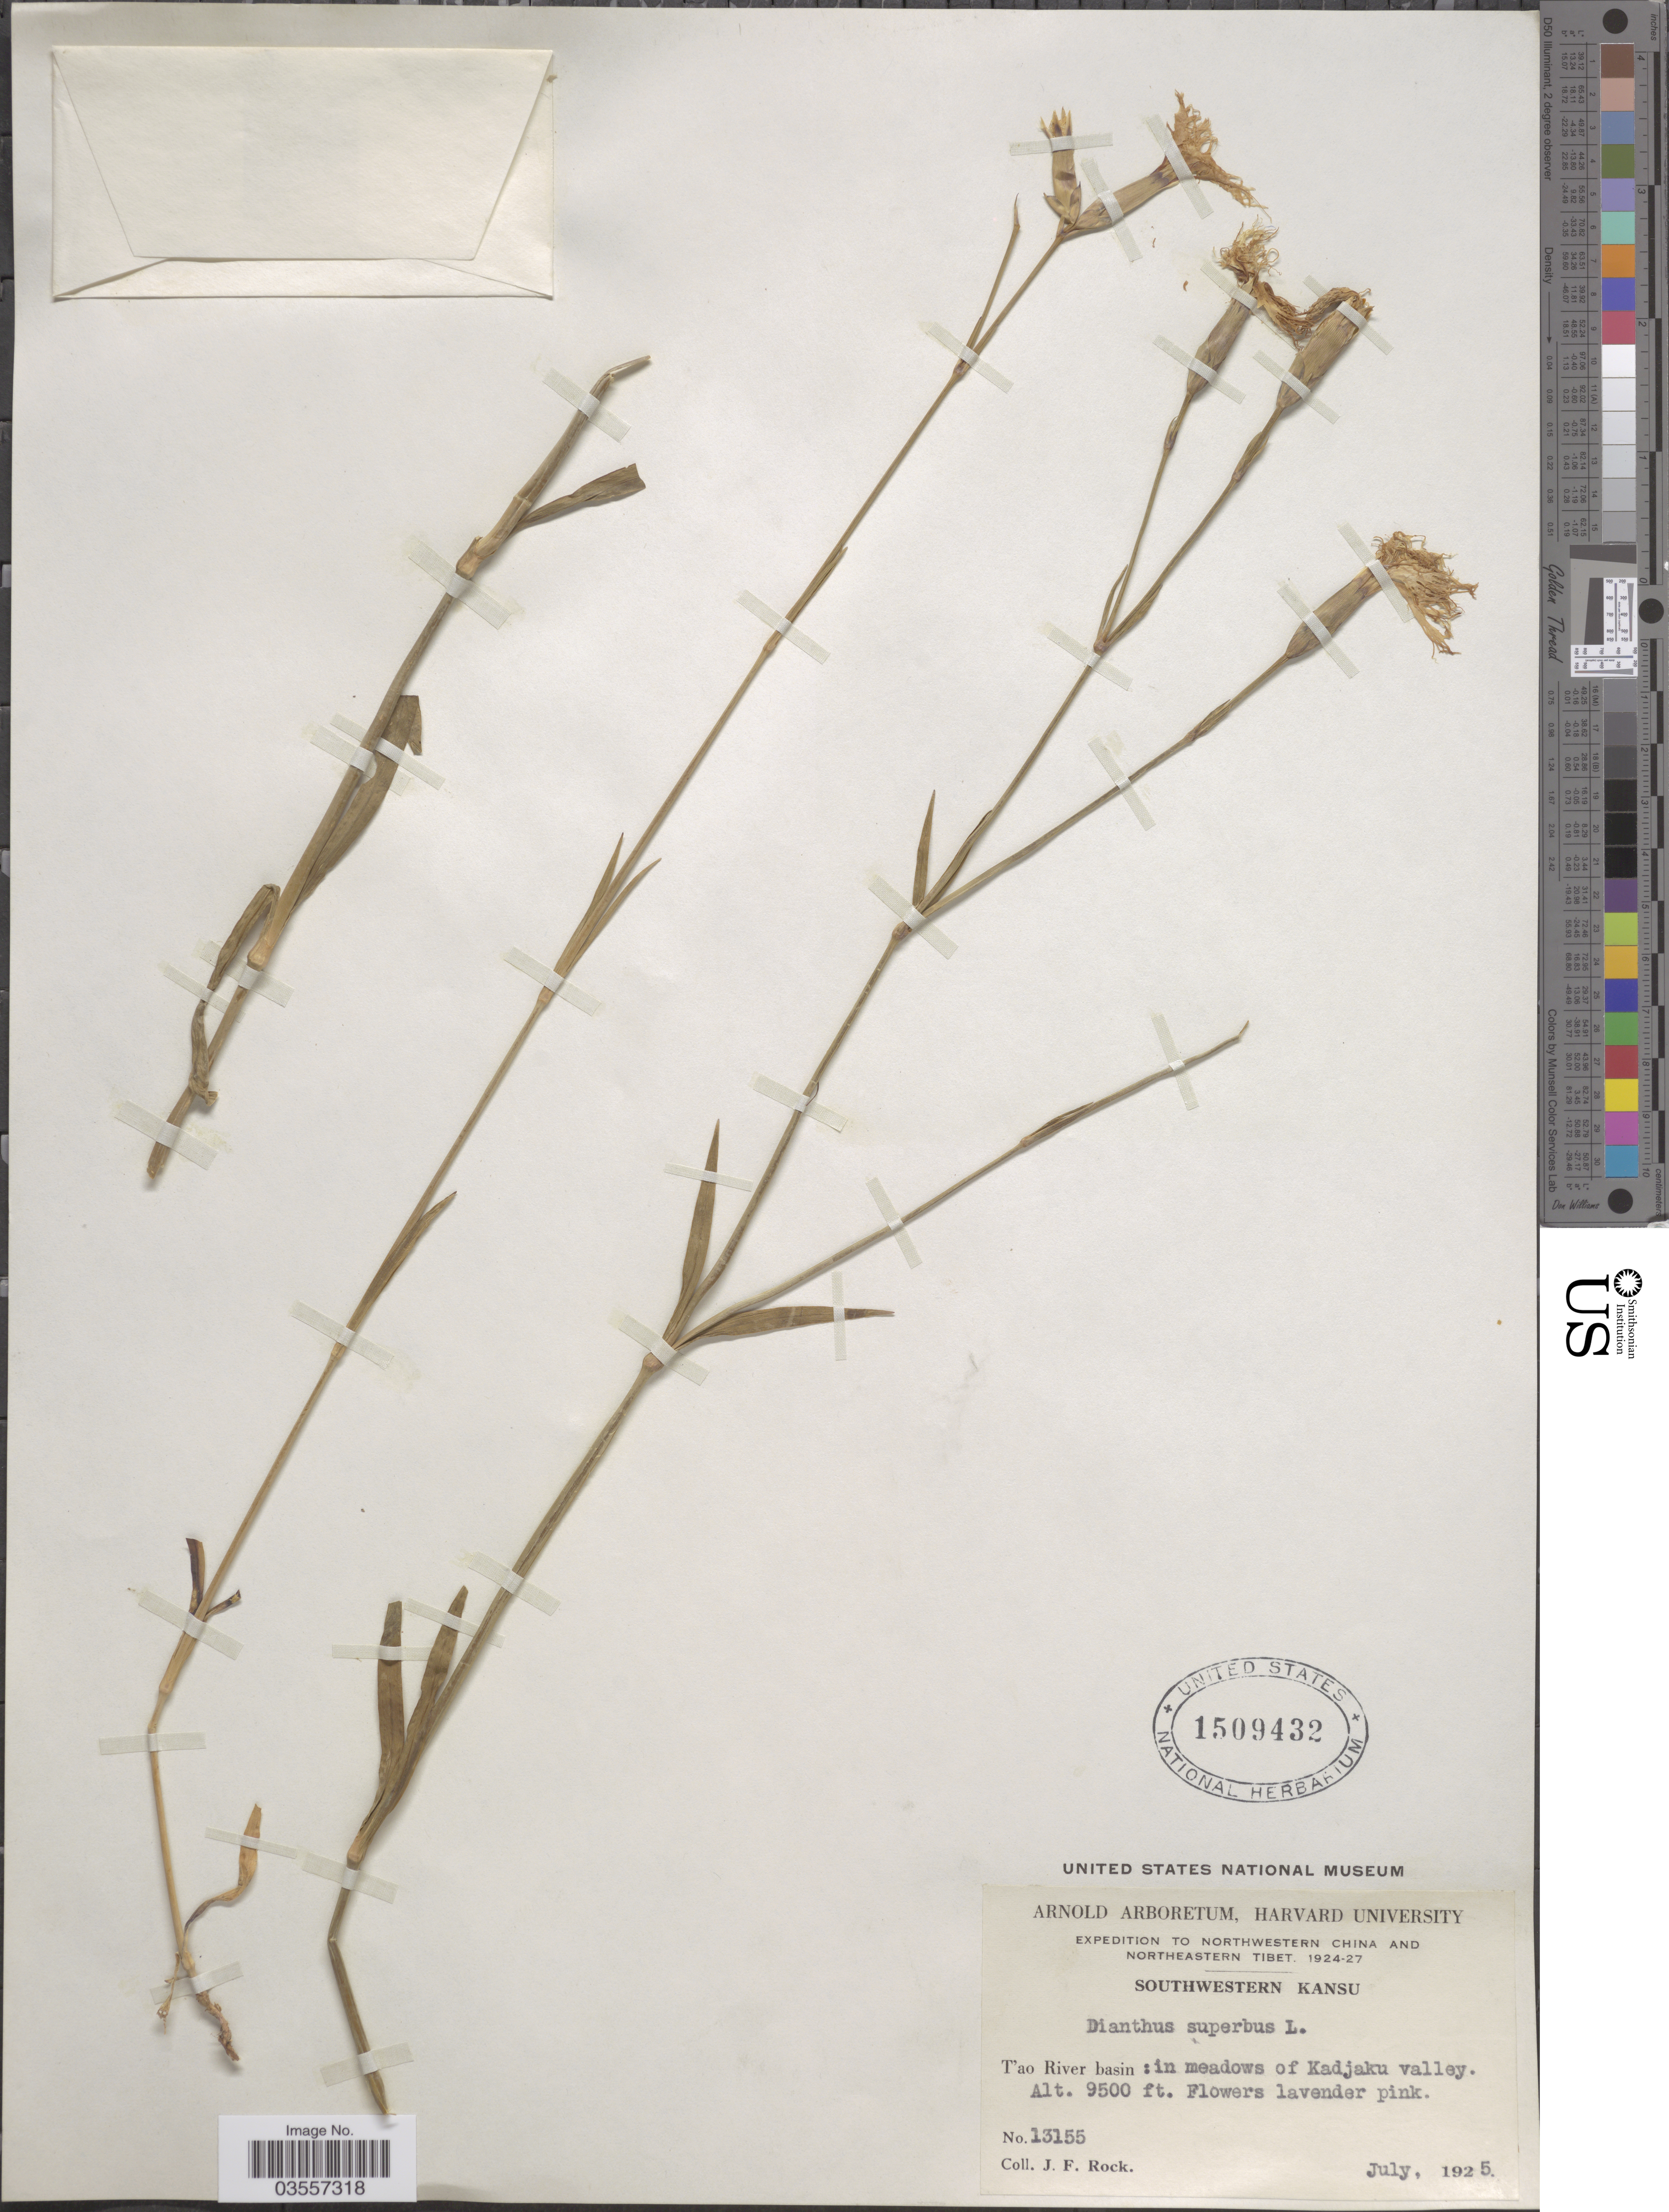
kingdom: Plantae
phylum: Tracheophyta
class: Magnoliopsida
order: Caryophyllales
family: Caryophyllaceae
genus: Dianthus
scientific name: Dianthus superbus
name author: L.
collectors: J. Rock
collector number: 13155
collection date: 1925-07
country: China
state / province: Gansu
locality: Northwestern China. Southwestern Kansu. T'ao River basin: in meadows of Kadjaku valley.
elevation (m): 2896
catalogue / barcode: US 1509432